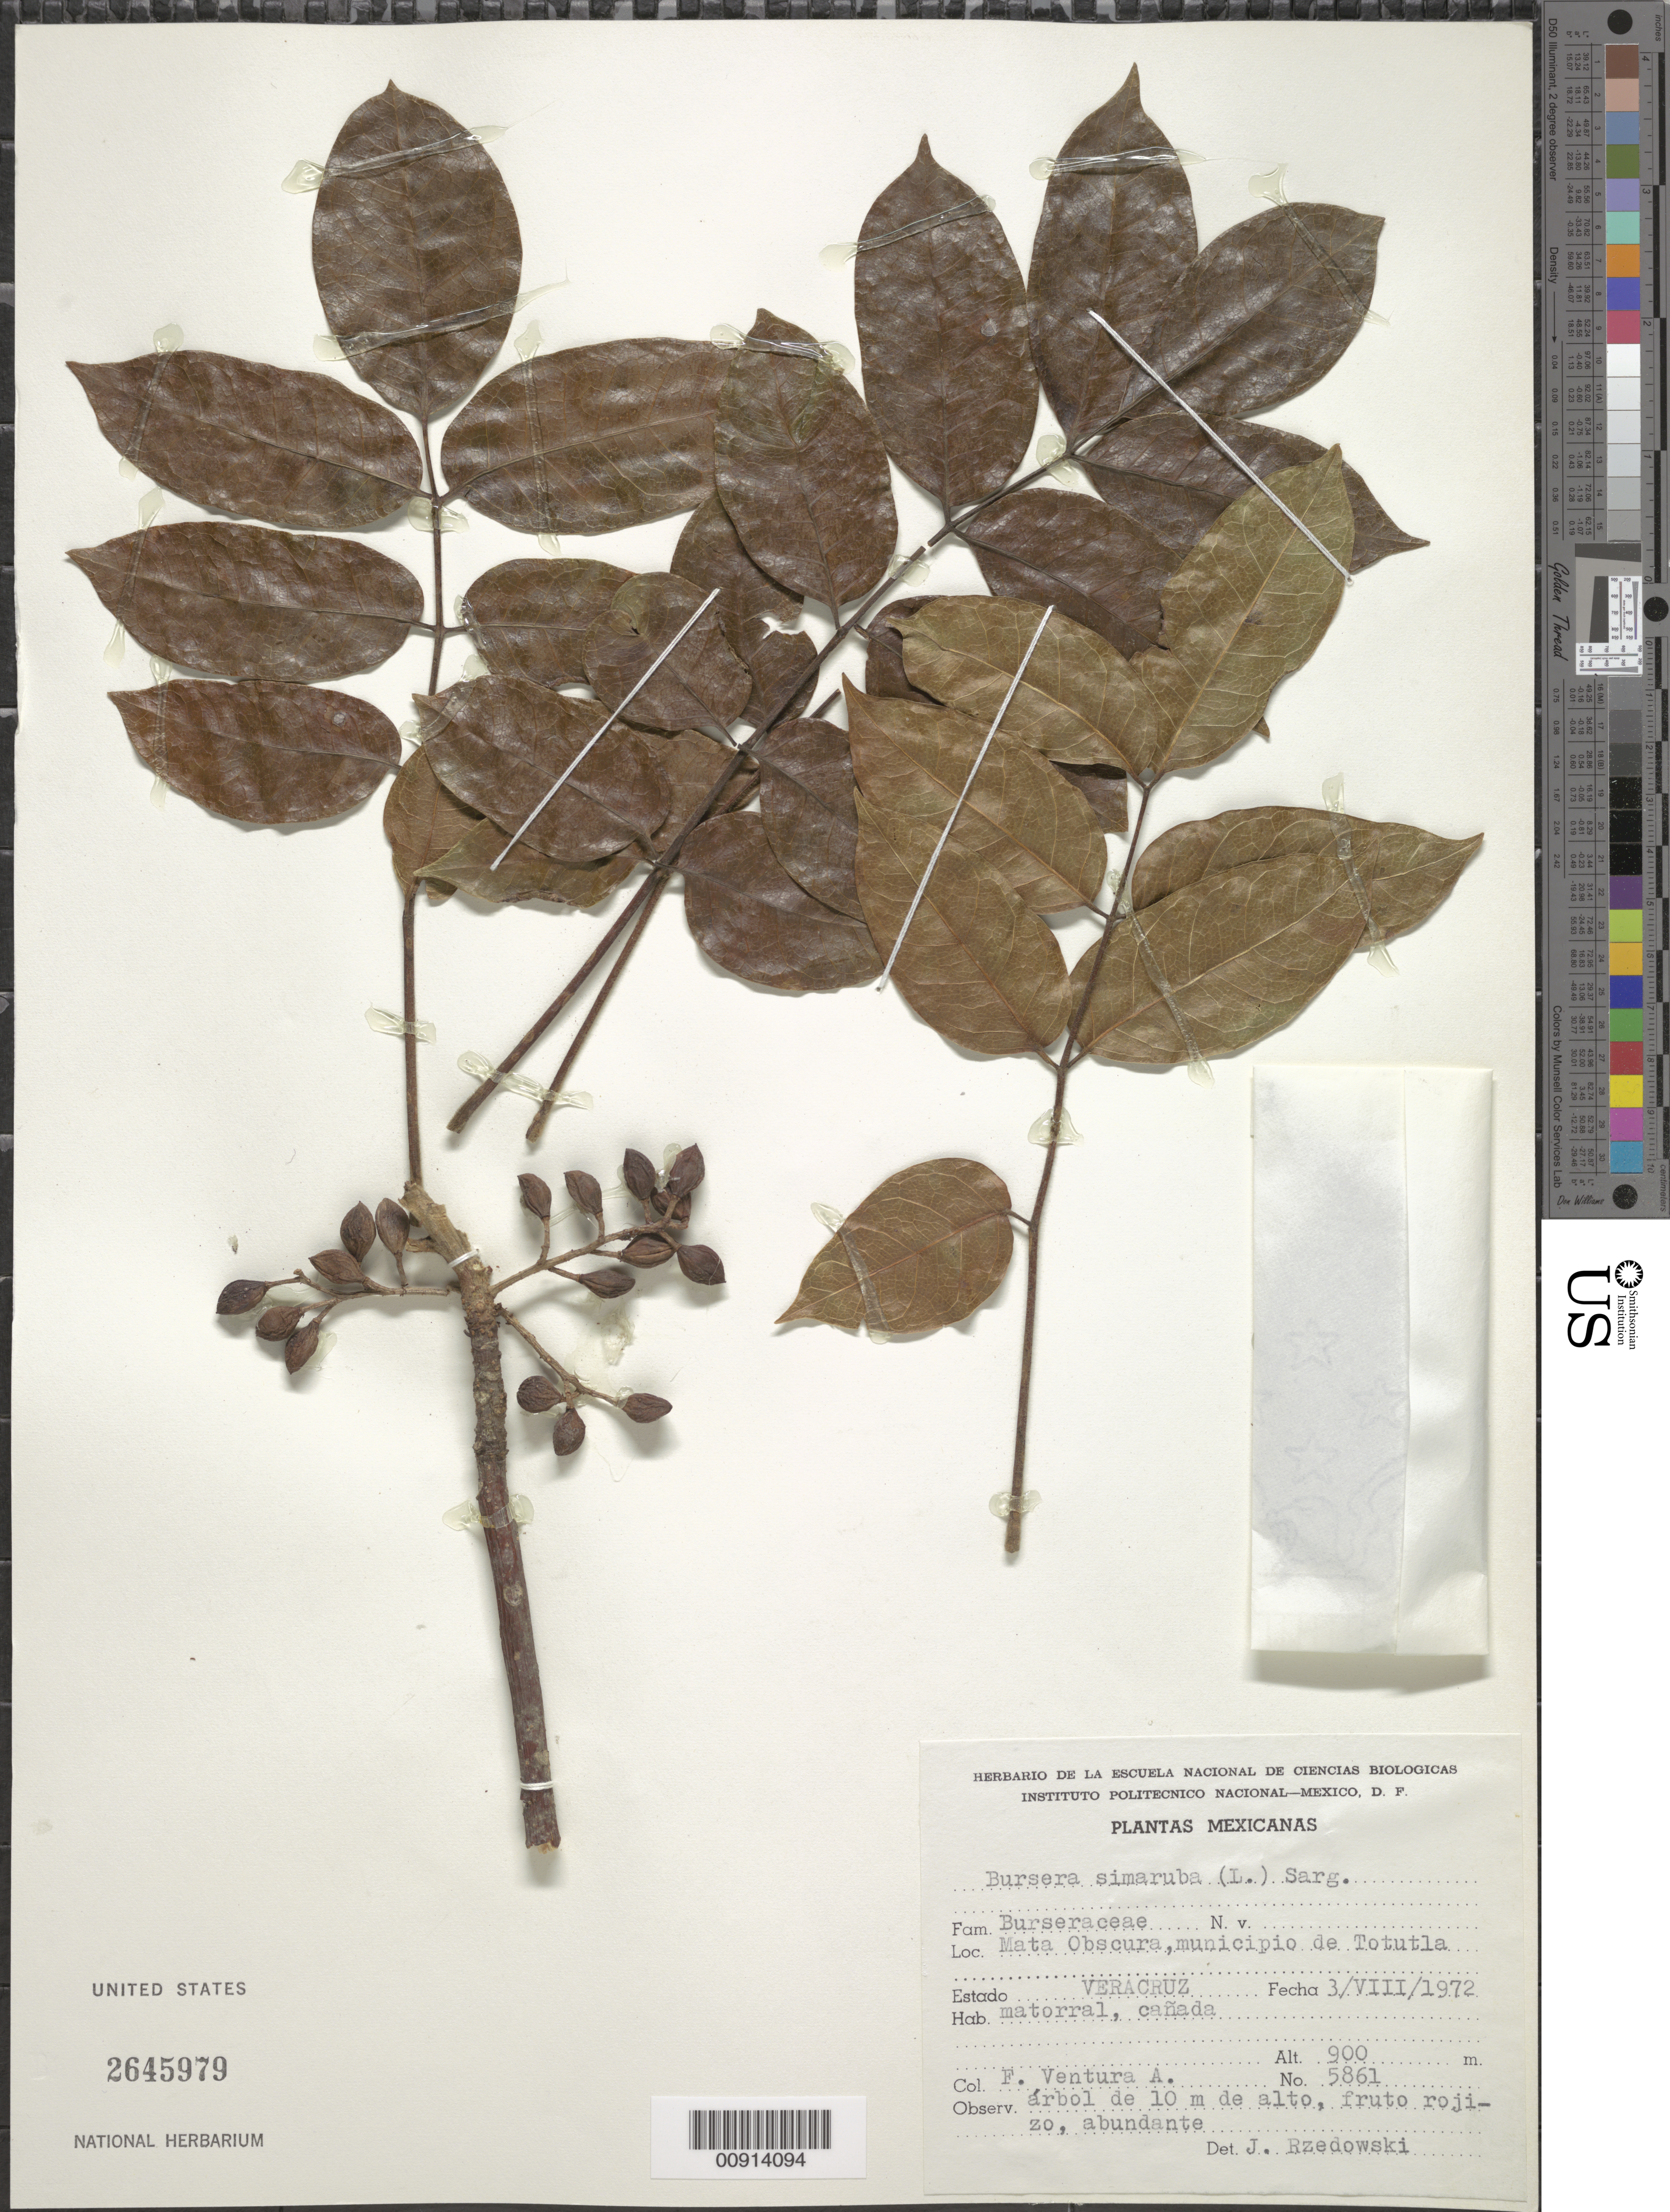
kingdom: Plantae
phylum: Tracheophyta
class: Magnoliopsida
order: Sapindales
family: Burseraceae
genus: Bursera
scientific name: Bursera simaruba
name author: (L.) Sarg.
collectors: F. Ventura A.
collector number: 5861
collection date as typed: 03 Aug 1972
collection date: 1972-08-03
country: Mexico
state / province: Veracruz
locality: Mata Obscura, municipio de Totutla, Estado Veracruz.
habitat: Matorral, cañada.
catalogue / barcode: US 2645979